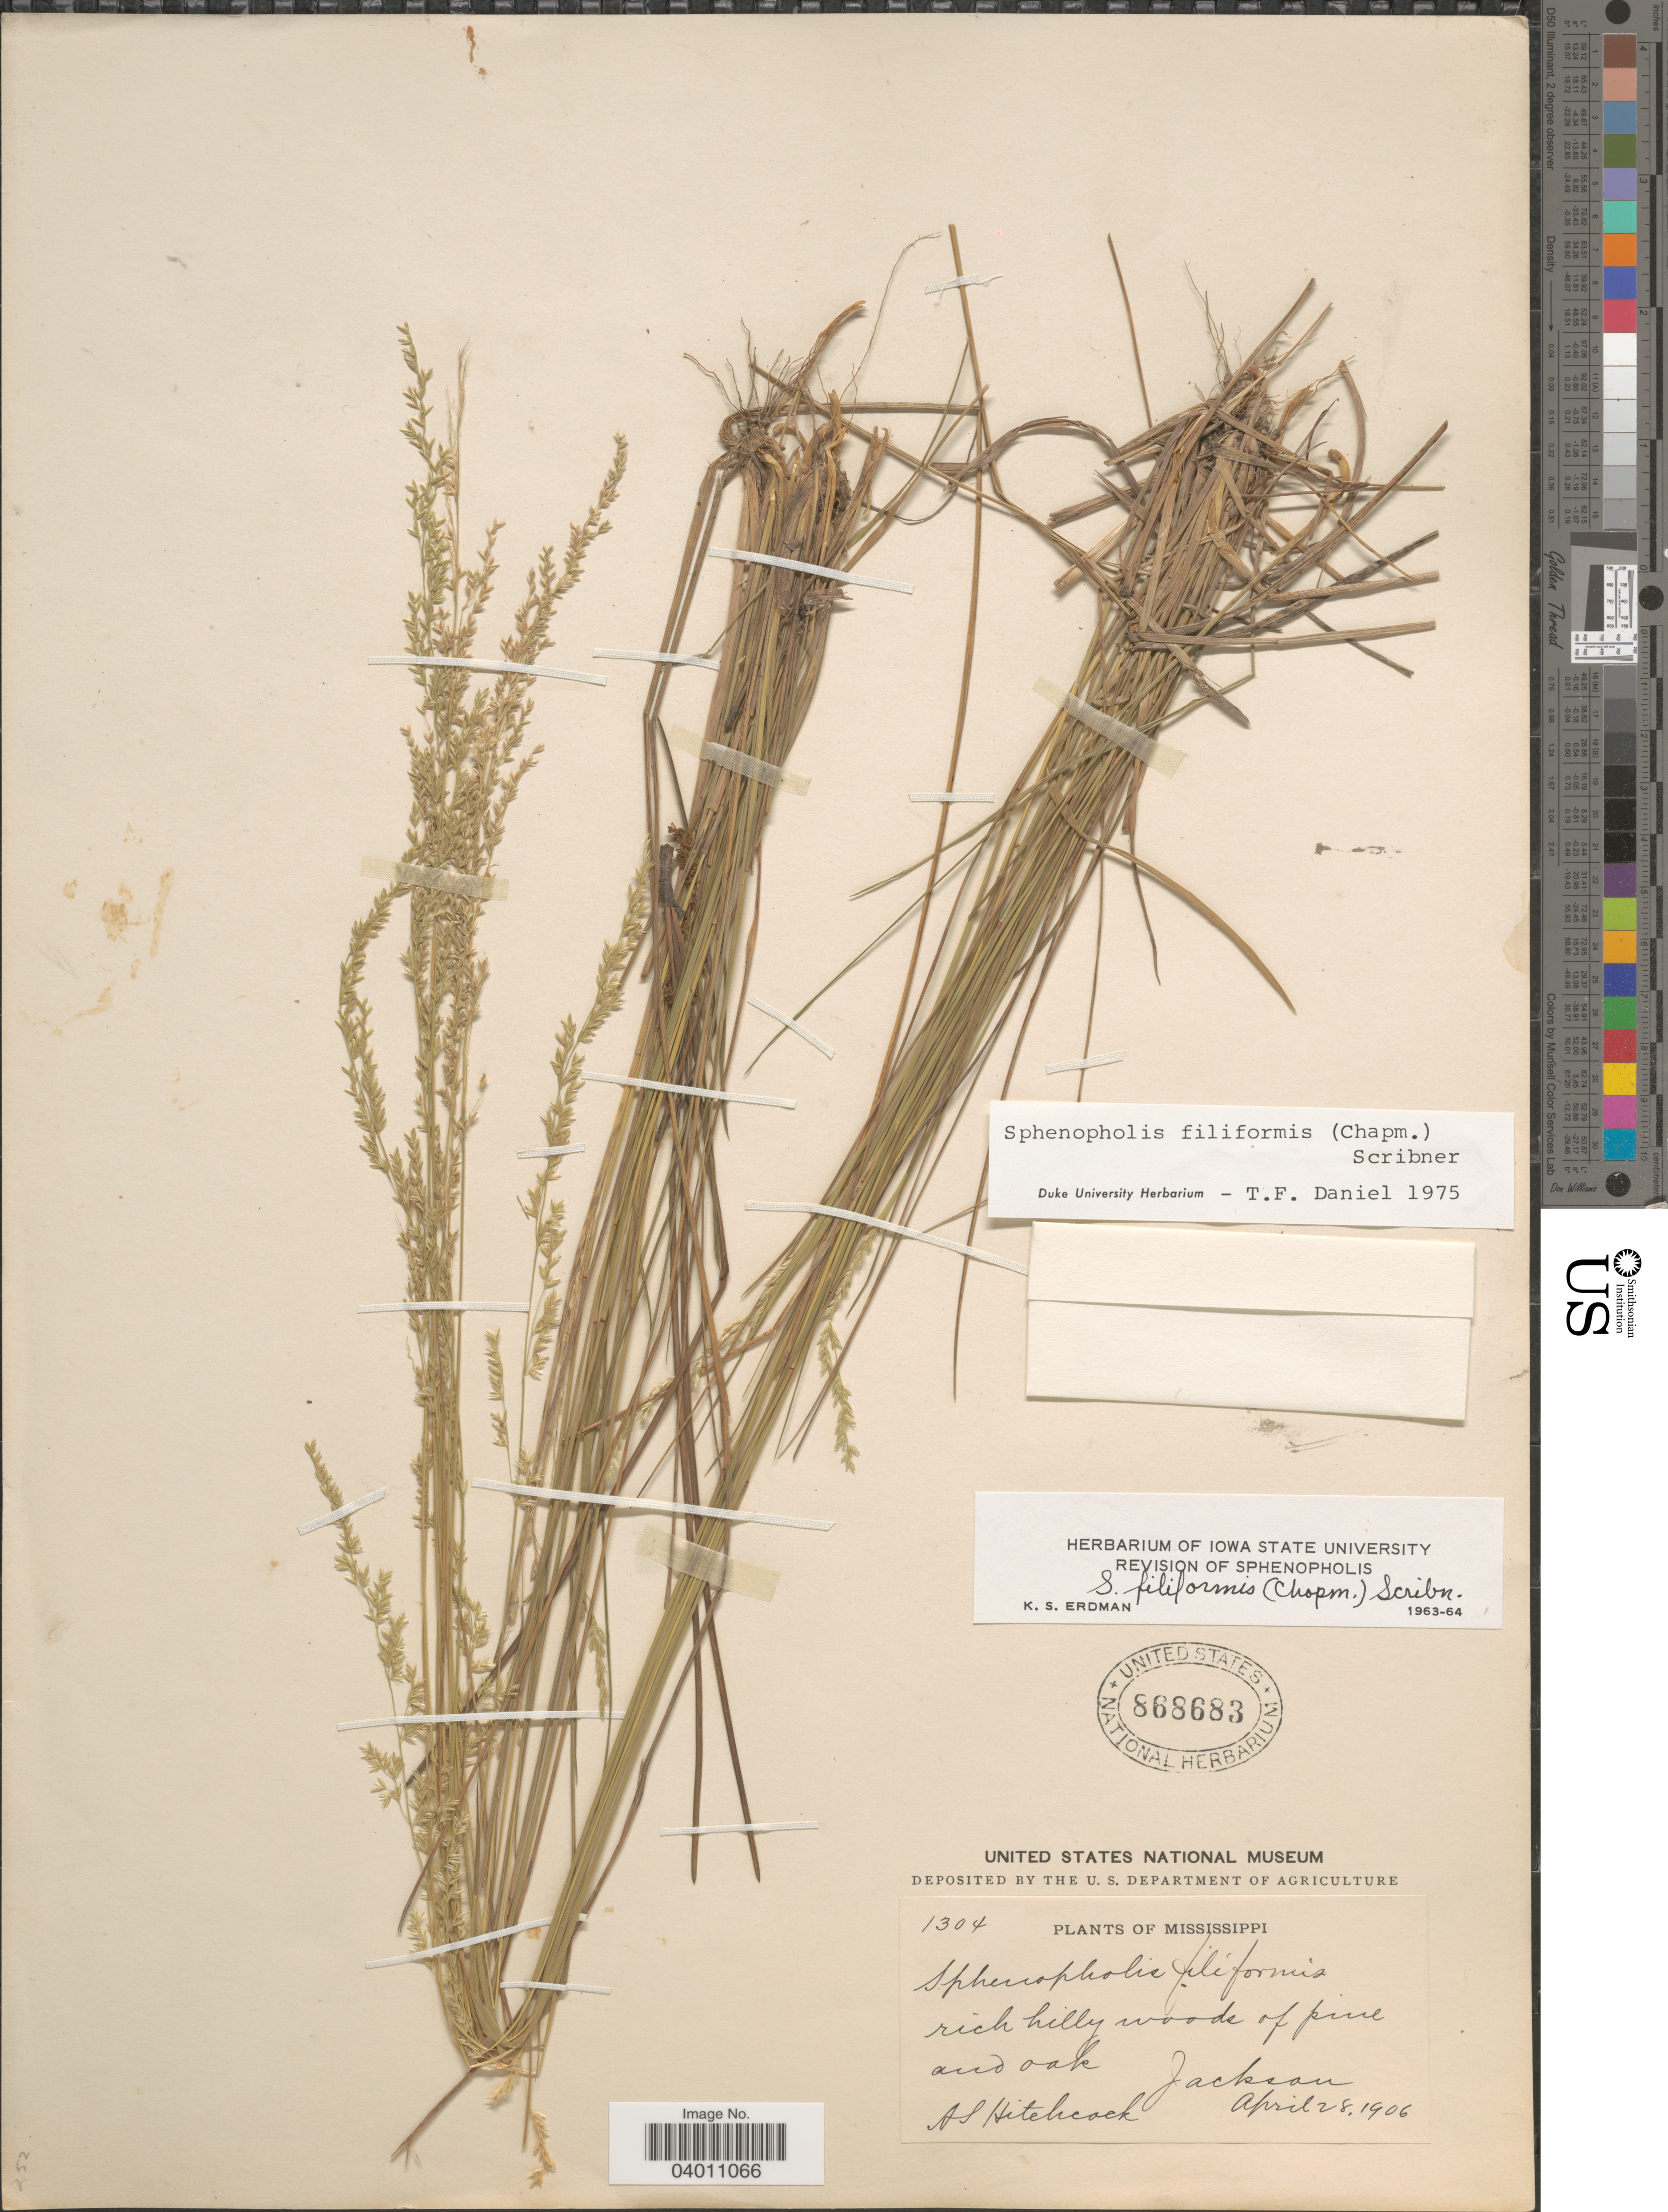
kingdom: Plantae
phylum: Tracheophyta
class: Liliopsida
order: Poales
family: Poaceae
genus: Sphenopholis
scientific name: Sphenopholis filiformis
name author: (Chapm.) Scribn.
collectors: A. S. Hitchcock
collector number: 1304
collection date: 1906-04-28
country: United States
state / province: Mississippi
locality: Jackson.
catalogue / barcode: US 868683